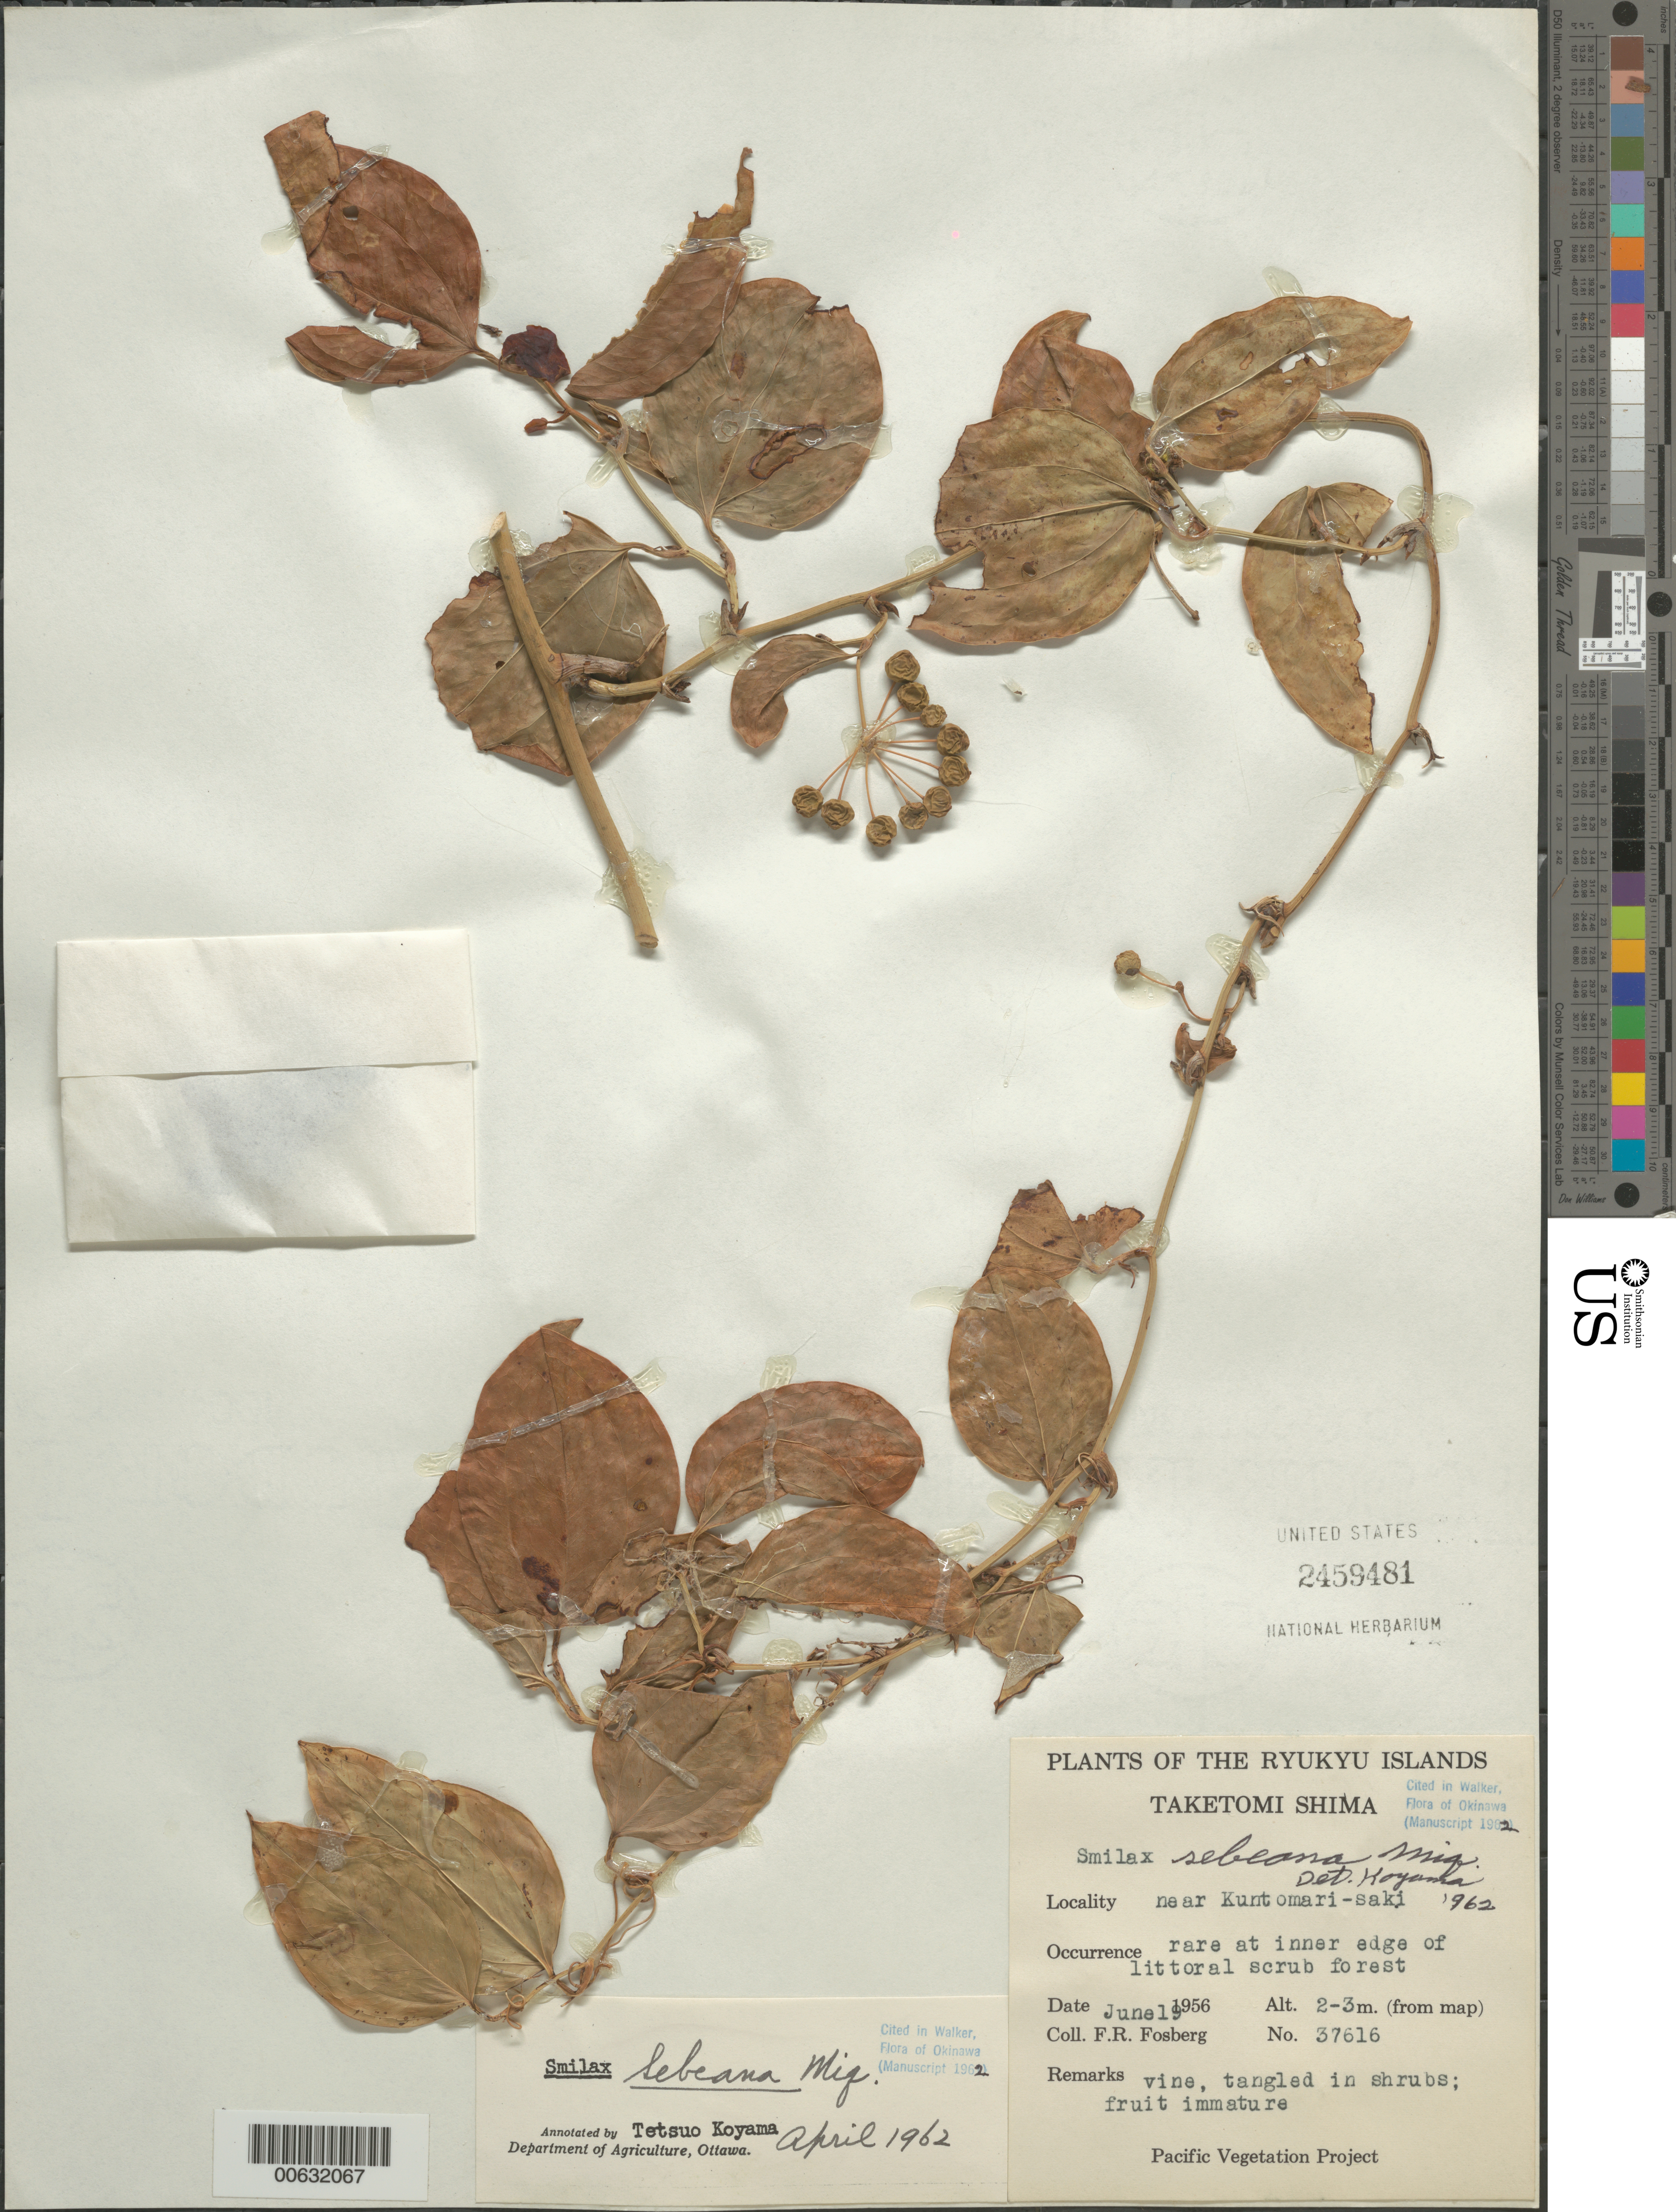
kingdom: Plantae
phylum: Tracheophyta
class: Liliopsida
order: Liliales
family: Smilacaceae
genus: Smilax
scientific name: Smilax sebeana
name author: Miq.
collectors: F. R. Fosberg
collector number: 37616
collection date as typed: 19 Jun 1956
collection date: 1956-06-19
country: Japan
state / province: Okinawa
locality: Taketomi Shima, near Kuntomari-saki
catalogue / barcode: US 2459481